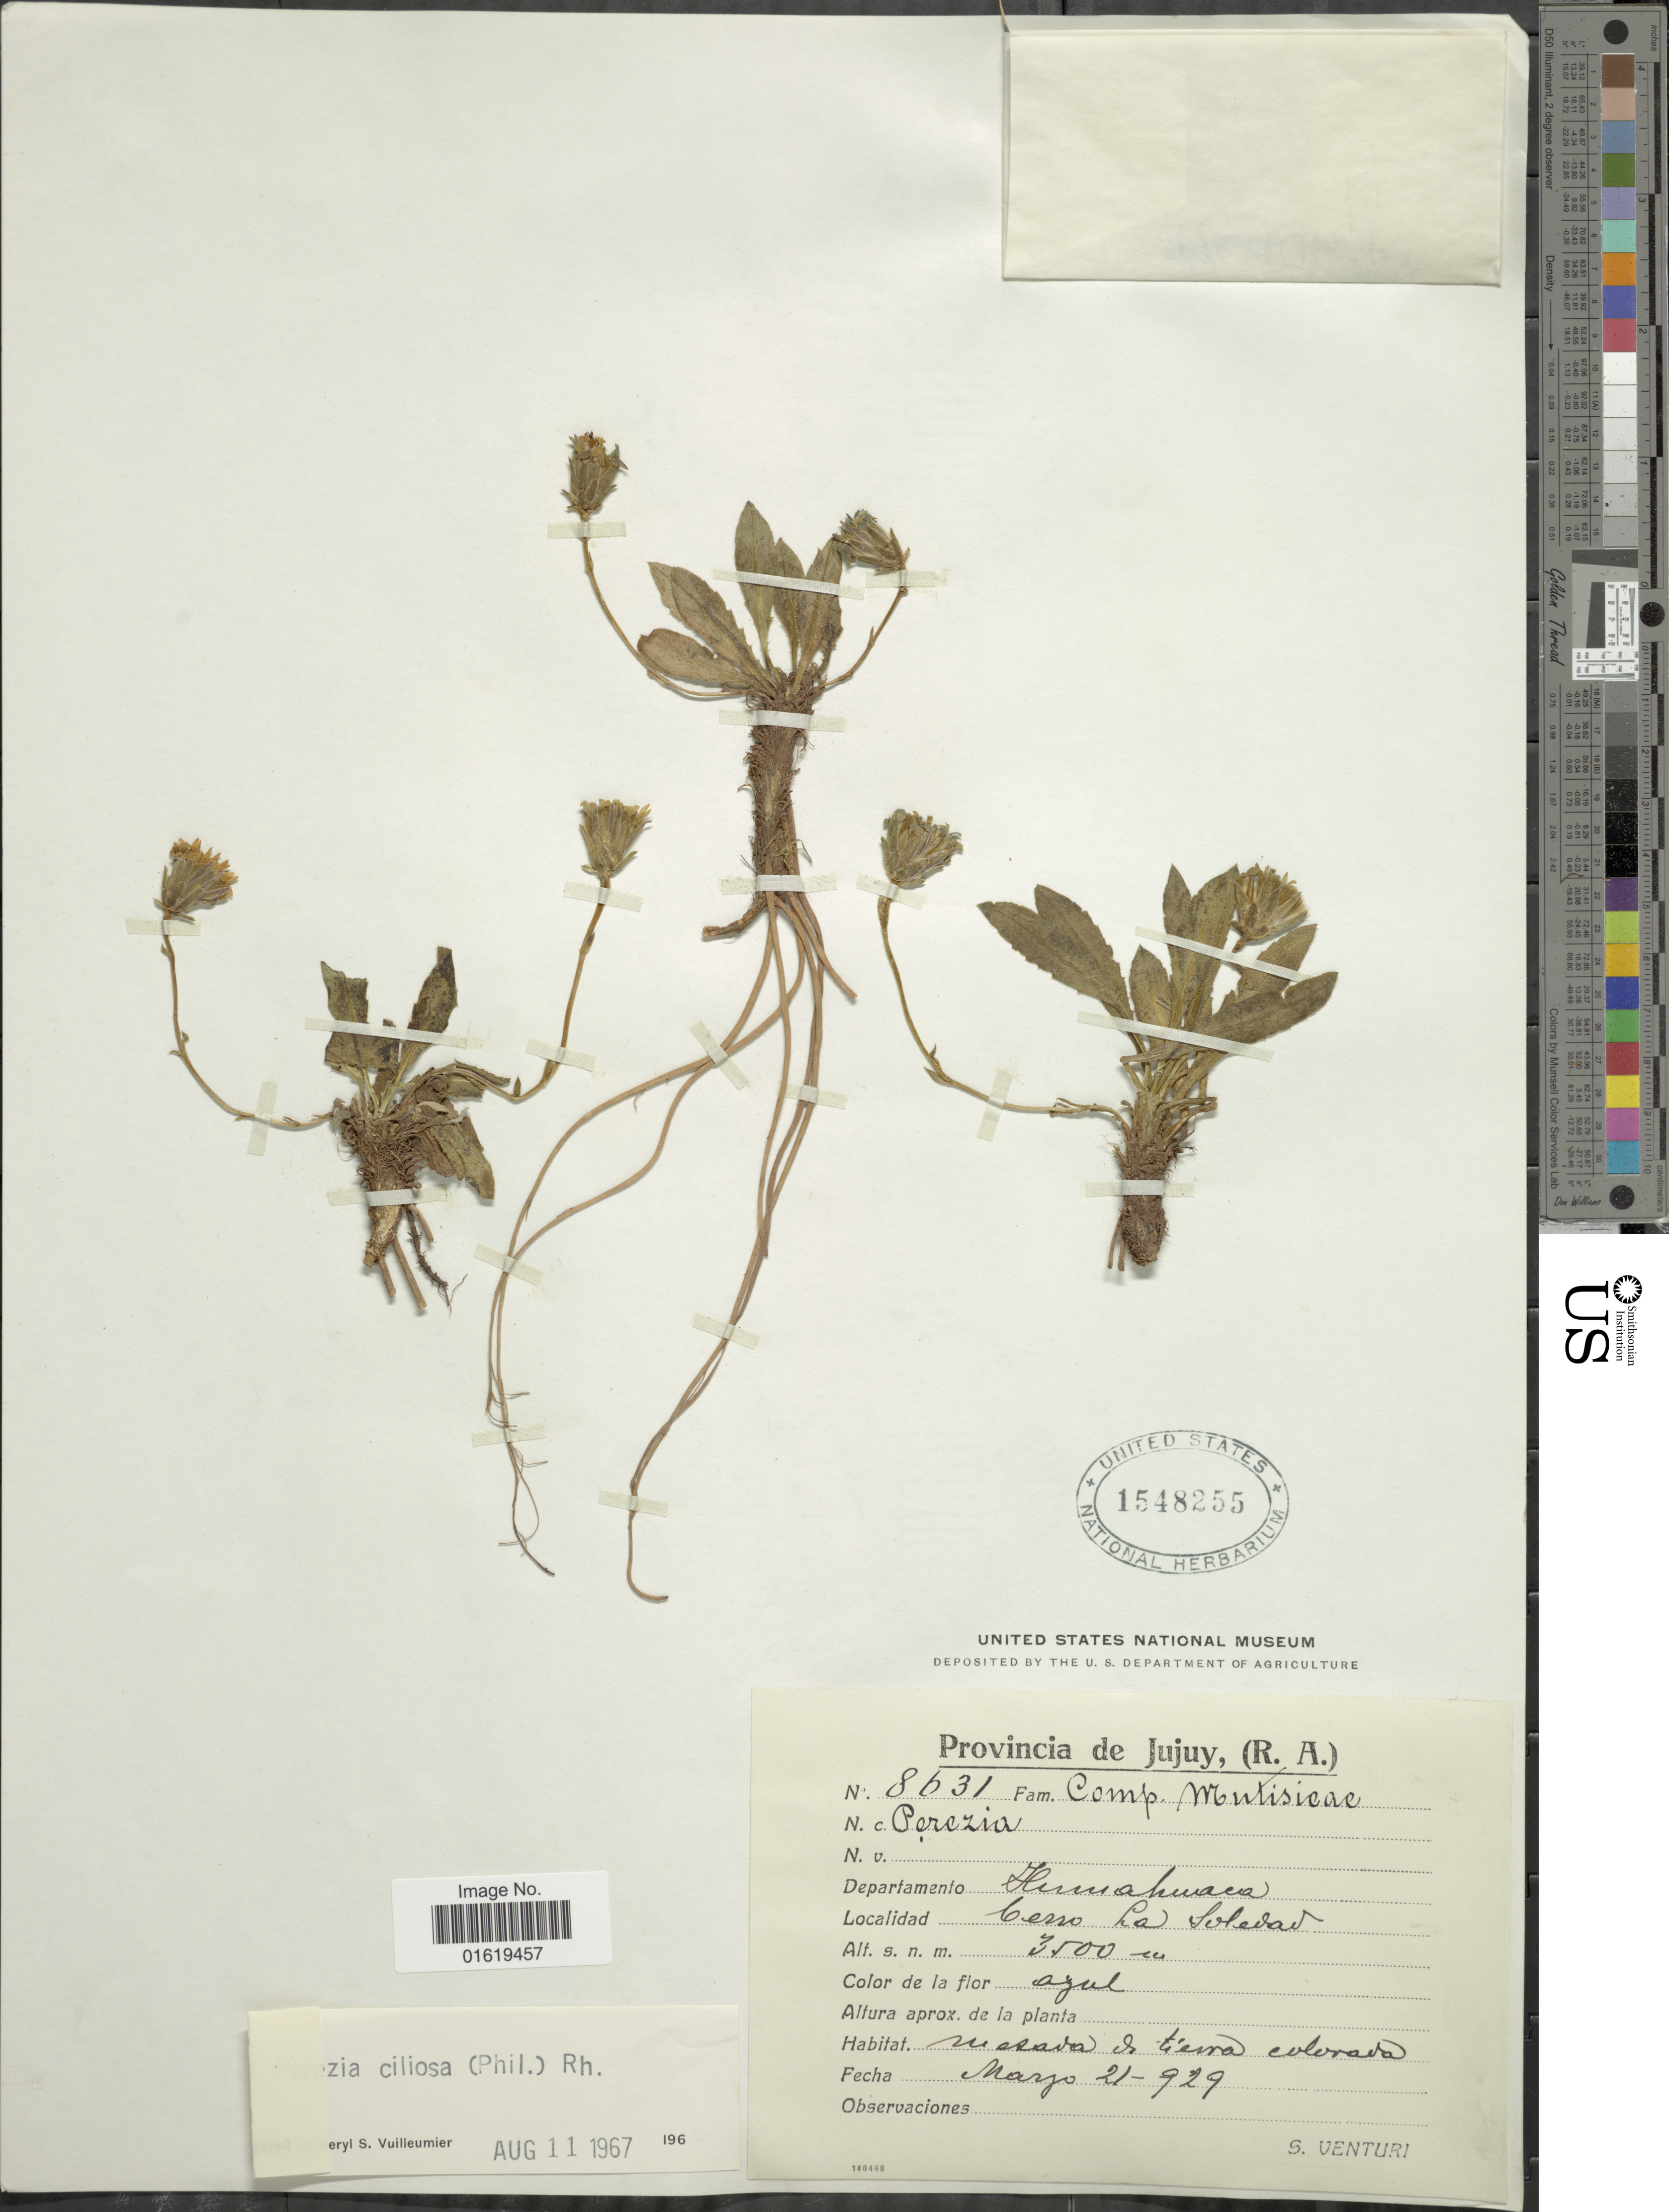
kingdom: Plantae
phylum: Tracheophyta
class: Magnoliopsida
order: Asterales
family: Asteraceae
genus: Perezia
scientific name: Perezia ciliosa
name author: (Phil.) Reiche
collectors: S. Venturi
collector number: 8631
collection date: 1929-03-21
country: Argentina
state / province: Jujuy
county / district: Humahuaca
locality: Cerro La Soledad.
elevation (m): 3500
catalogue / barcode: US 1548255